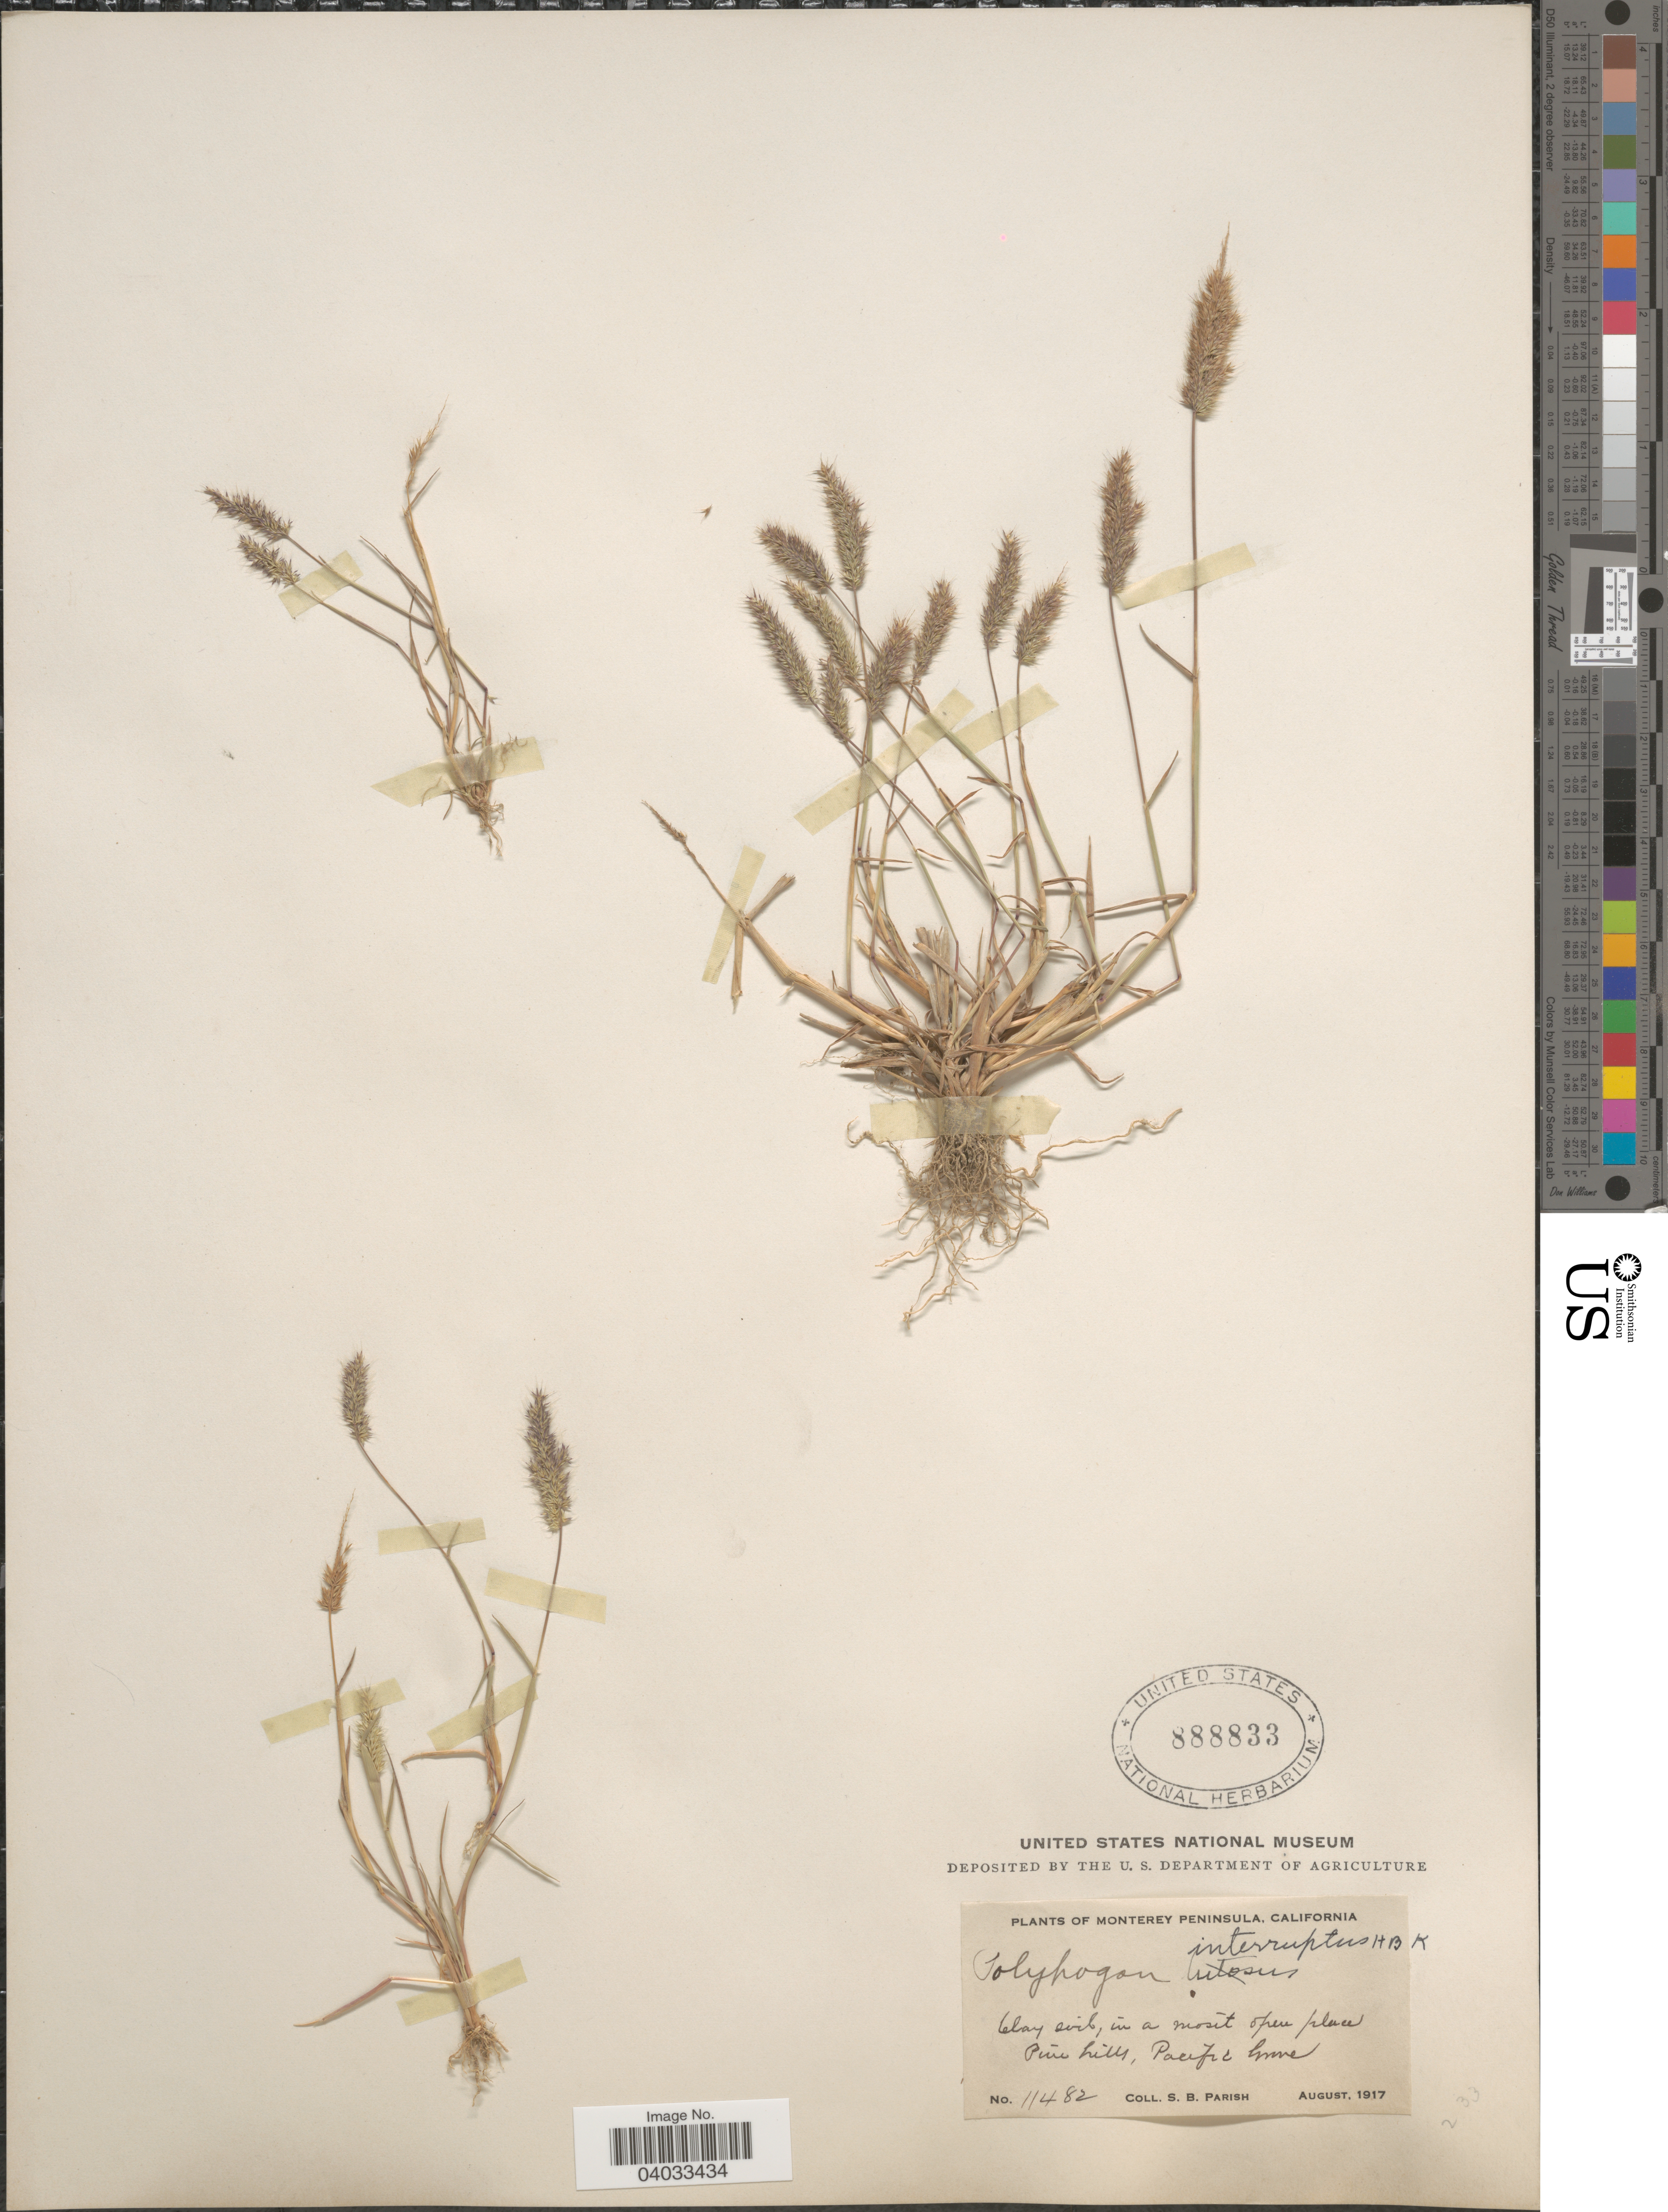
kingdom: Plantae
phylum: Tracheophyta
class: Liliopsida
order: Poales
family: Poaceae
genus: Polypogon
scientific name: Polypogon interruptus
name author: Kunth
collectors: S. B. Parish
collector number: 11482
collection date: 1917-08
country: United States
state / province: California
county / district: Monterey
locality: Monterey Peninsula. Pine hills, Pacific Grove.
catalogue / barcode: US 888833